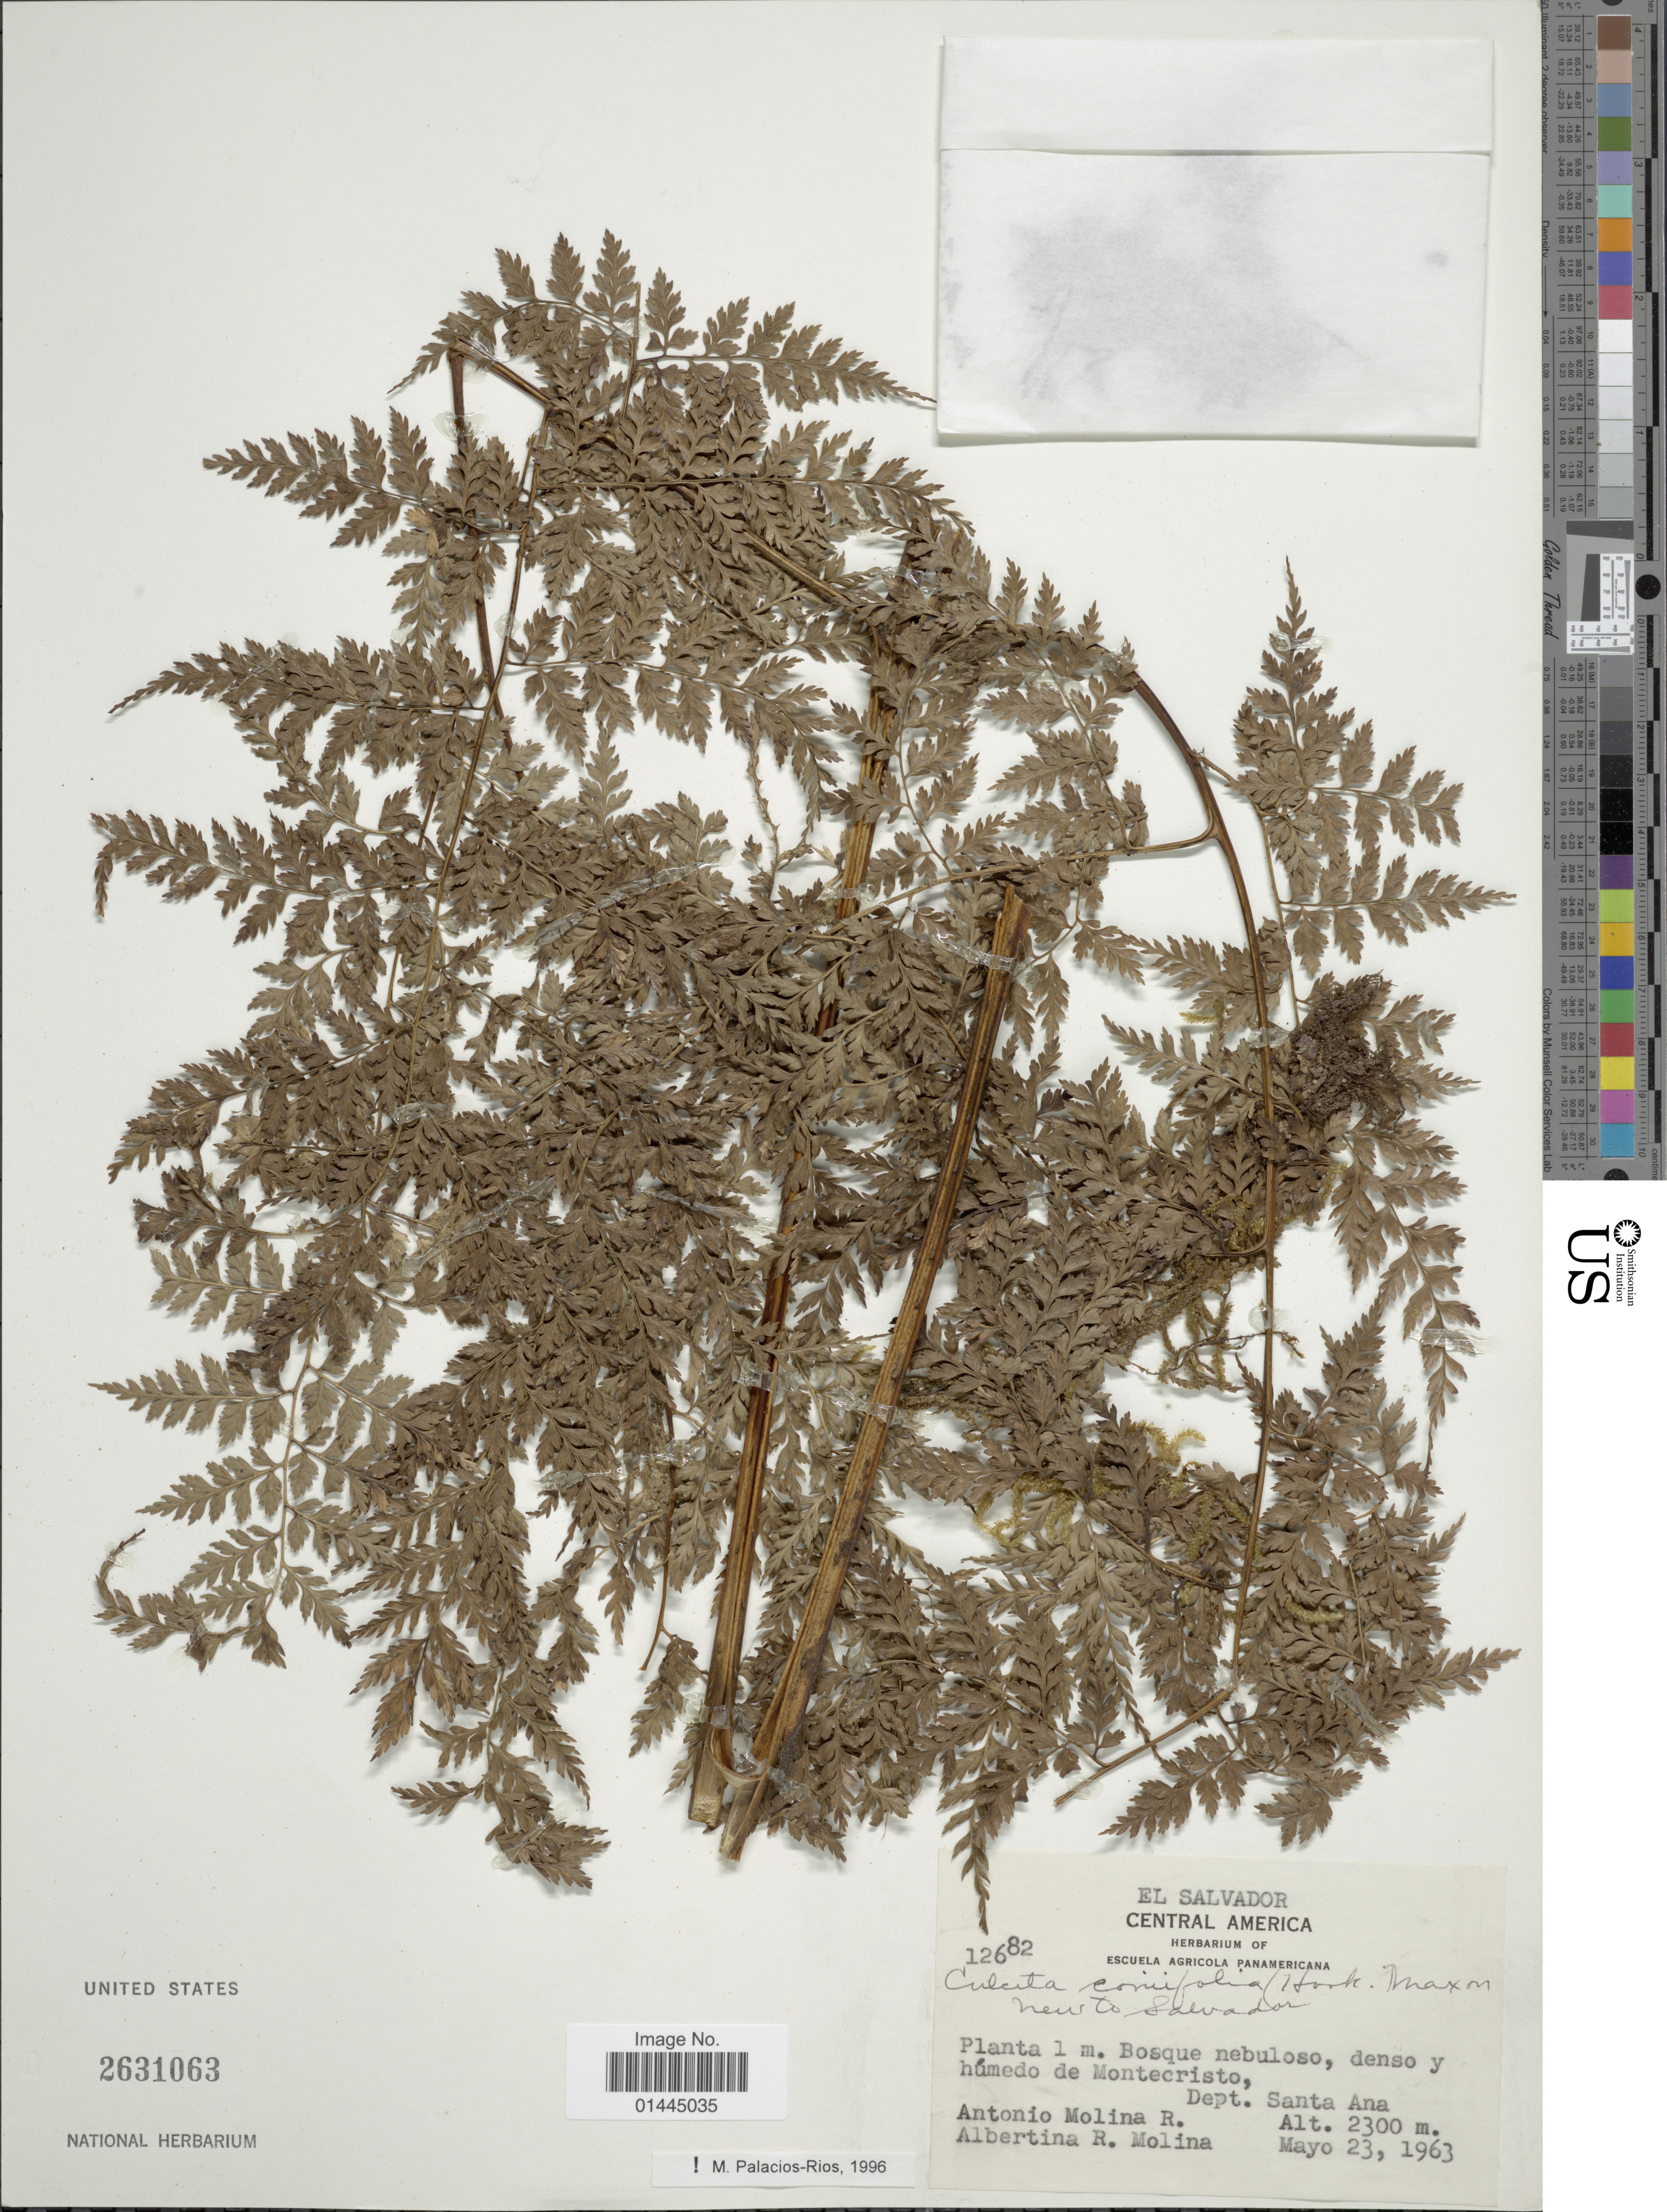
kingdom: Plantae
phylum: Tracheophyta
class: Polypodiopsida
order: Cyatheales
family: Culcitaceae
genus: Culcita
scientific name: Culcita coniifolia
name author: (Hook.) Maxon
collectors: A. Molina R. & A. R. Molina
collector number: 12682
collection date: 1963-05-23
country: El Salvador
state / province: Santa Ana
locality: Humedo de Montecristo.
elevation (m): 2300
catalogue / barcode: US 2631063